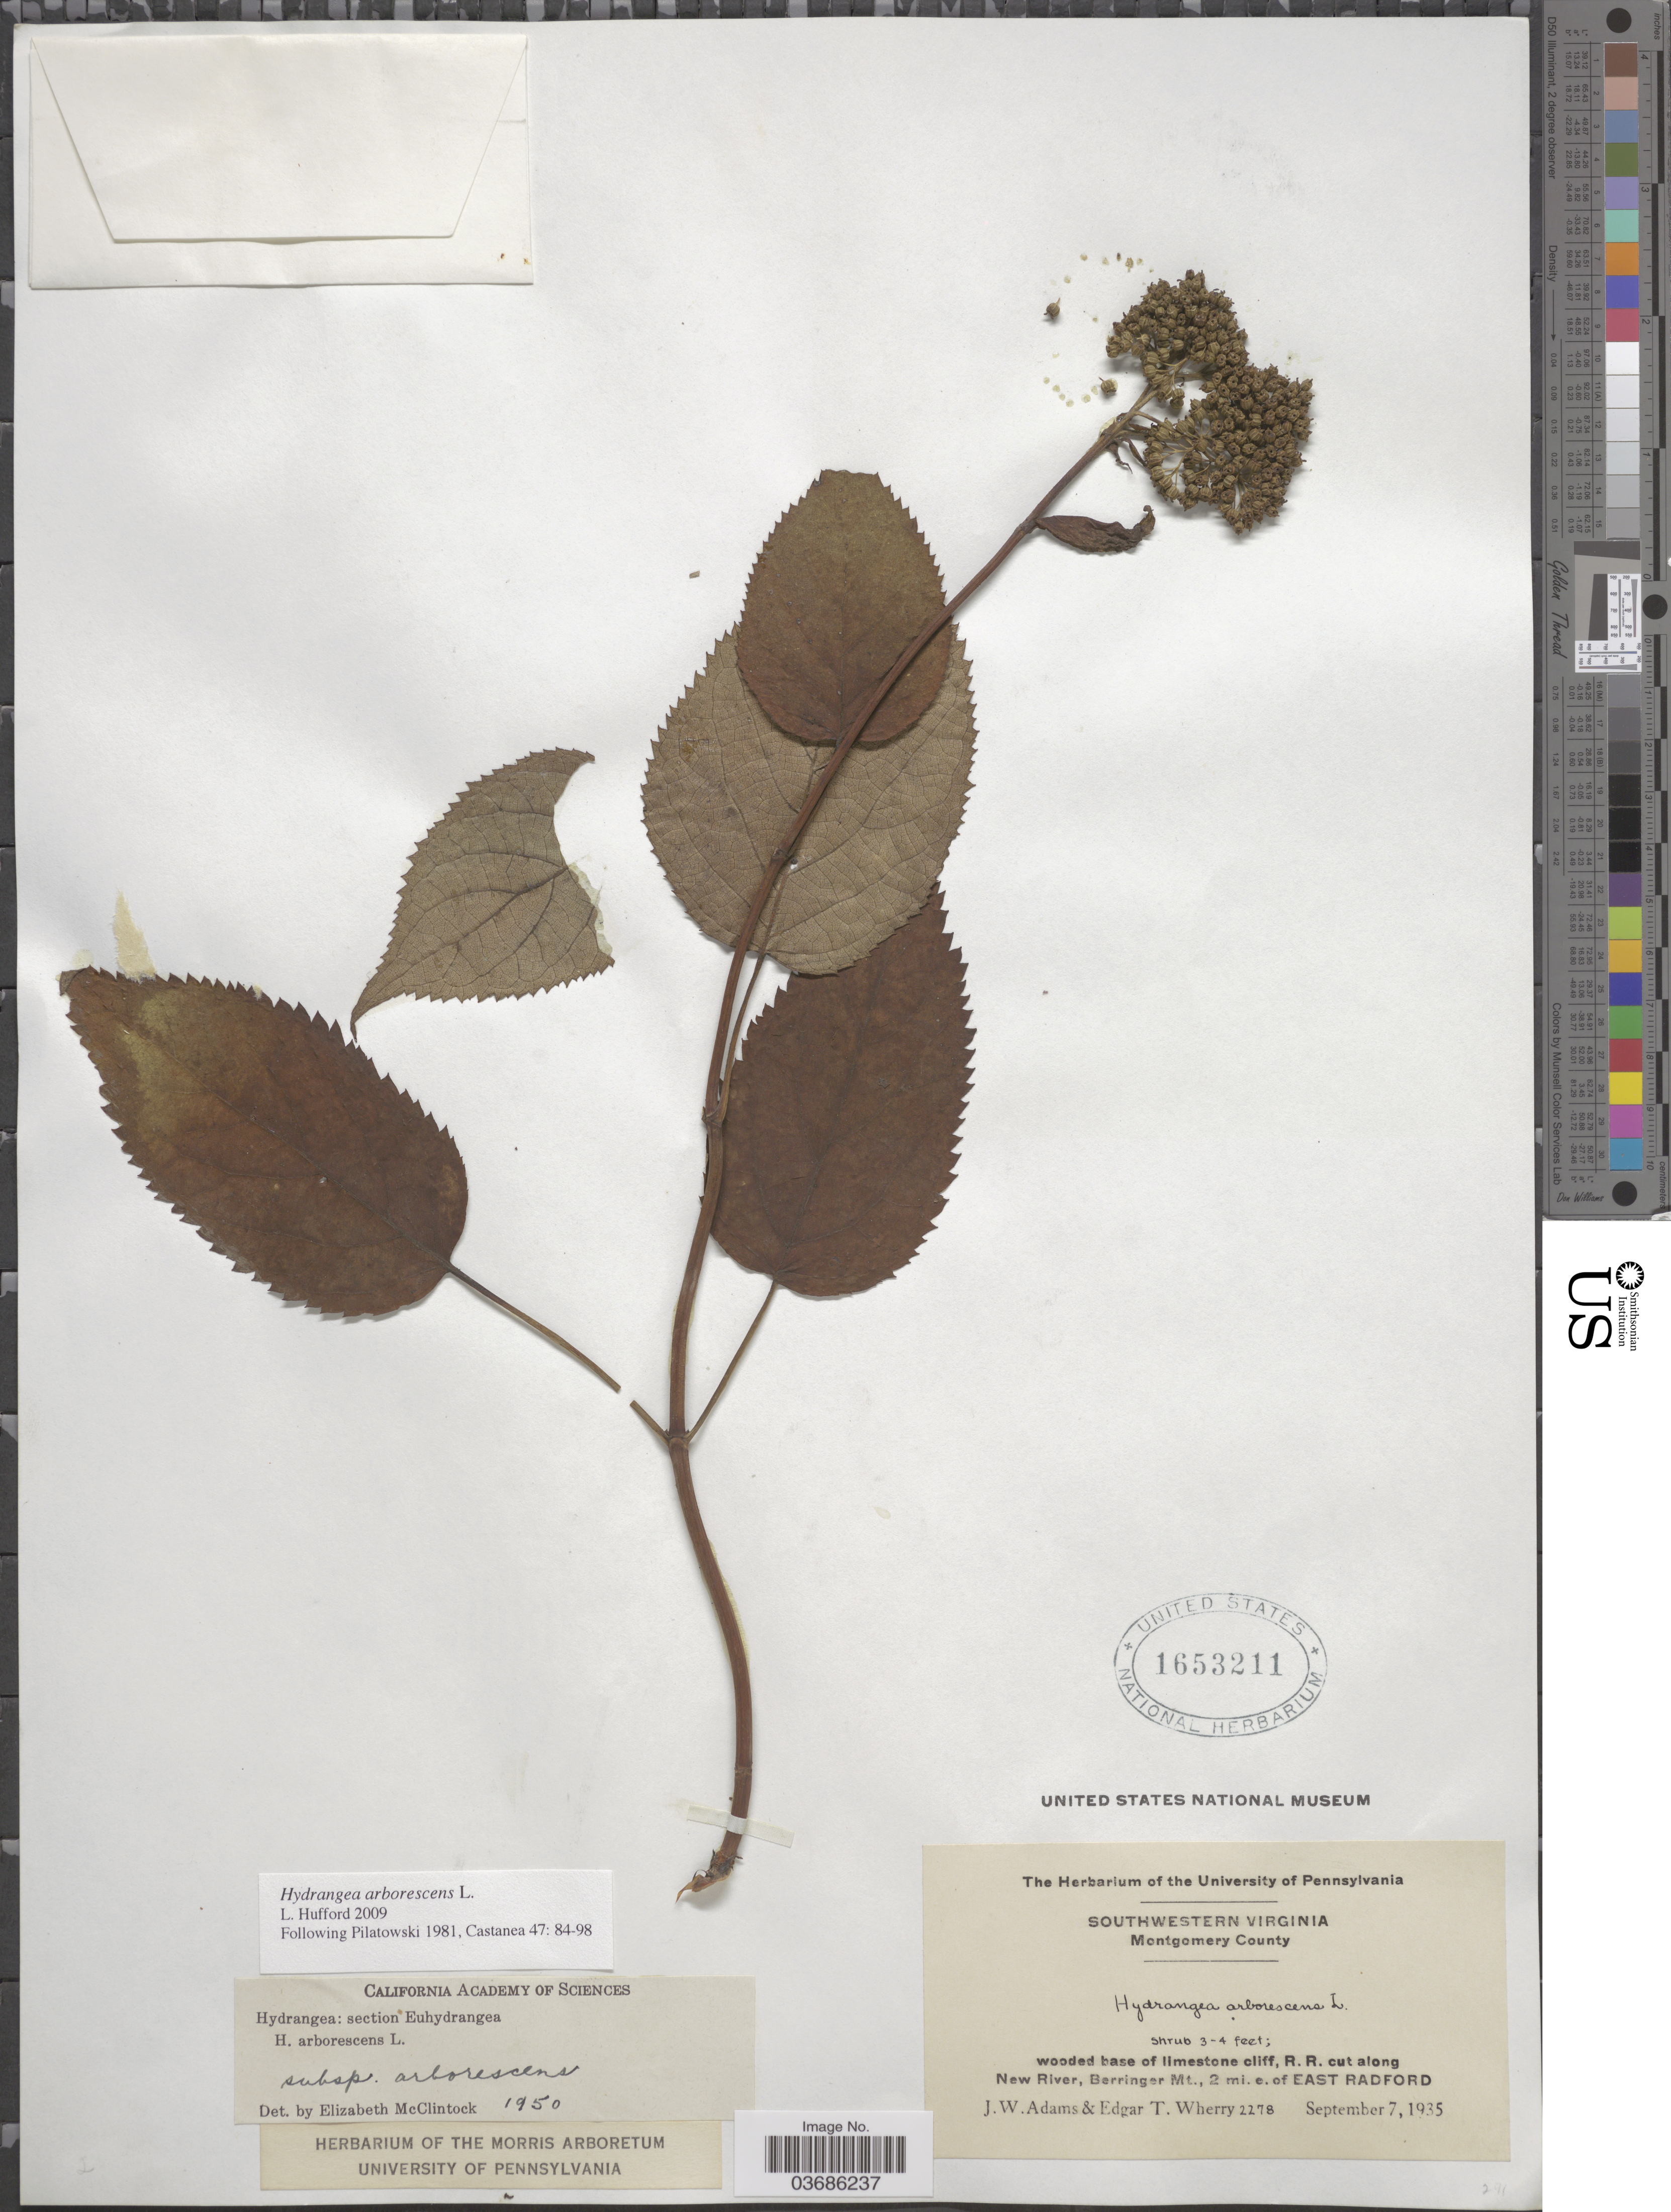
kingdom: Plantae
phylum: Tracheophyta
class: Magnoliopsida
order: Cornales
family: Hydrangeaceae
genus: Hydrangea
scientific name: Hydrangea arborescens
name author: L.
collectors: J. Adams & E. T. Wherry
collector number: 2278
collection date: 1935-09-07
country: United States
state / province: Virginia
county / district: Montgomery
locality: Southwestern Virginia. Montgomery County. Wooded base of limestone cliff, R. R. cut along New River, Barringer Mt., 2 mi. e. of East Radford.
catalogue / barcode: US 1653211